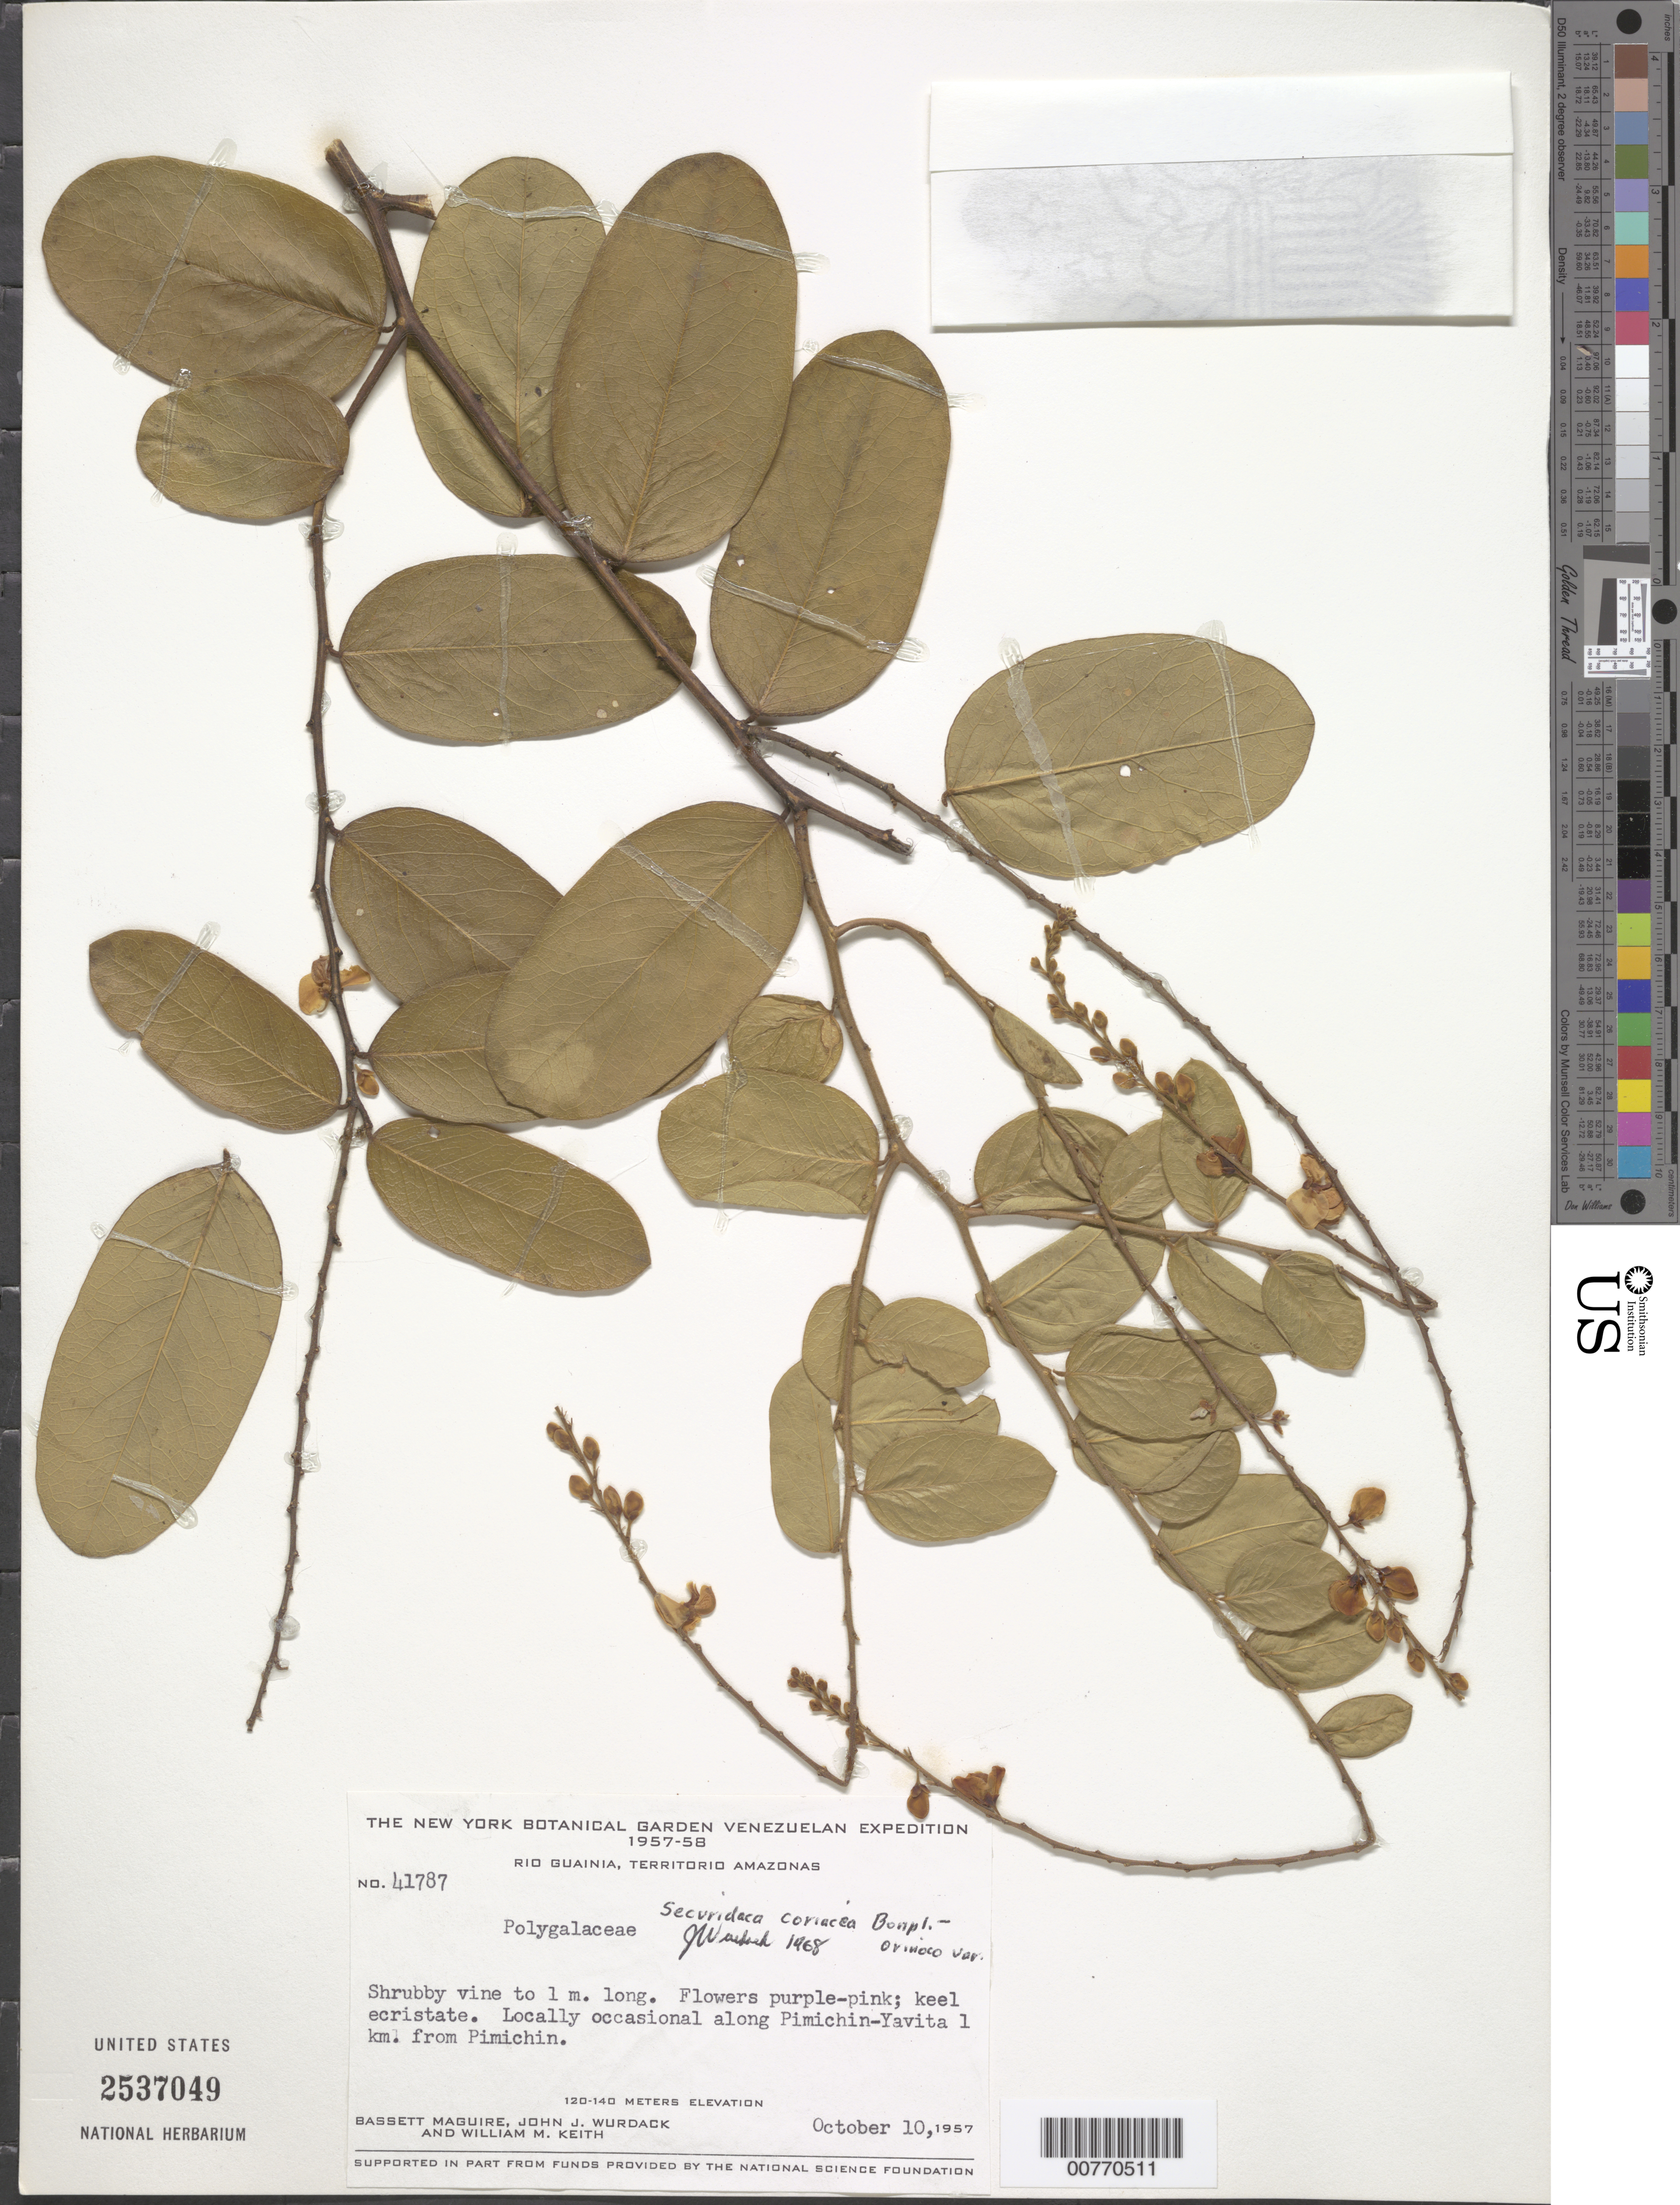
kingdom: Plantae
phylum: Tracheophyta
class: Magnoliopsida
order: Fabales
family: Polygalaceae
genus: Securidaca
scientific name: Securidaca coriacea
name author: Bonpl. ex Steud.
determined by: Wurdack, John J., (US), US (UNITED STATES)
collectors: B. Maguire, J. J. Wurdack & W. Keith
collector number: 41787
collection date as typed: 10-Oct-57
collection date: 1957-10-10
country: Venezuela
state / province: Amazonas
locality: Río Guainía, 1 km from Pimichin, along Pimichin-Yavita trail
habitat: Along road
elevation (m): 120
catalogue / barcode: US 2537049